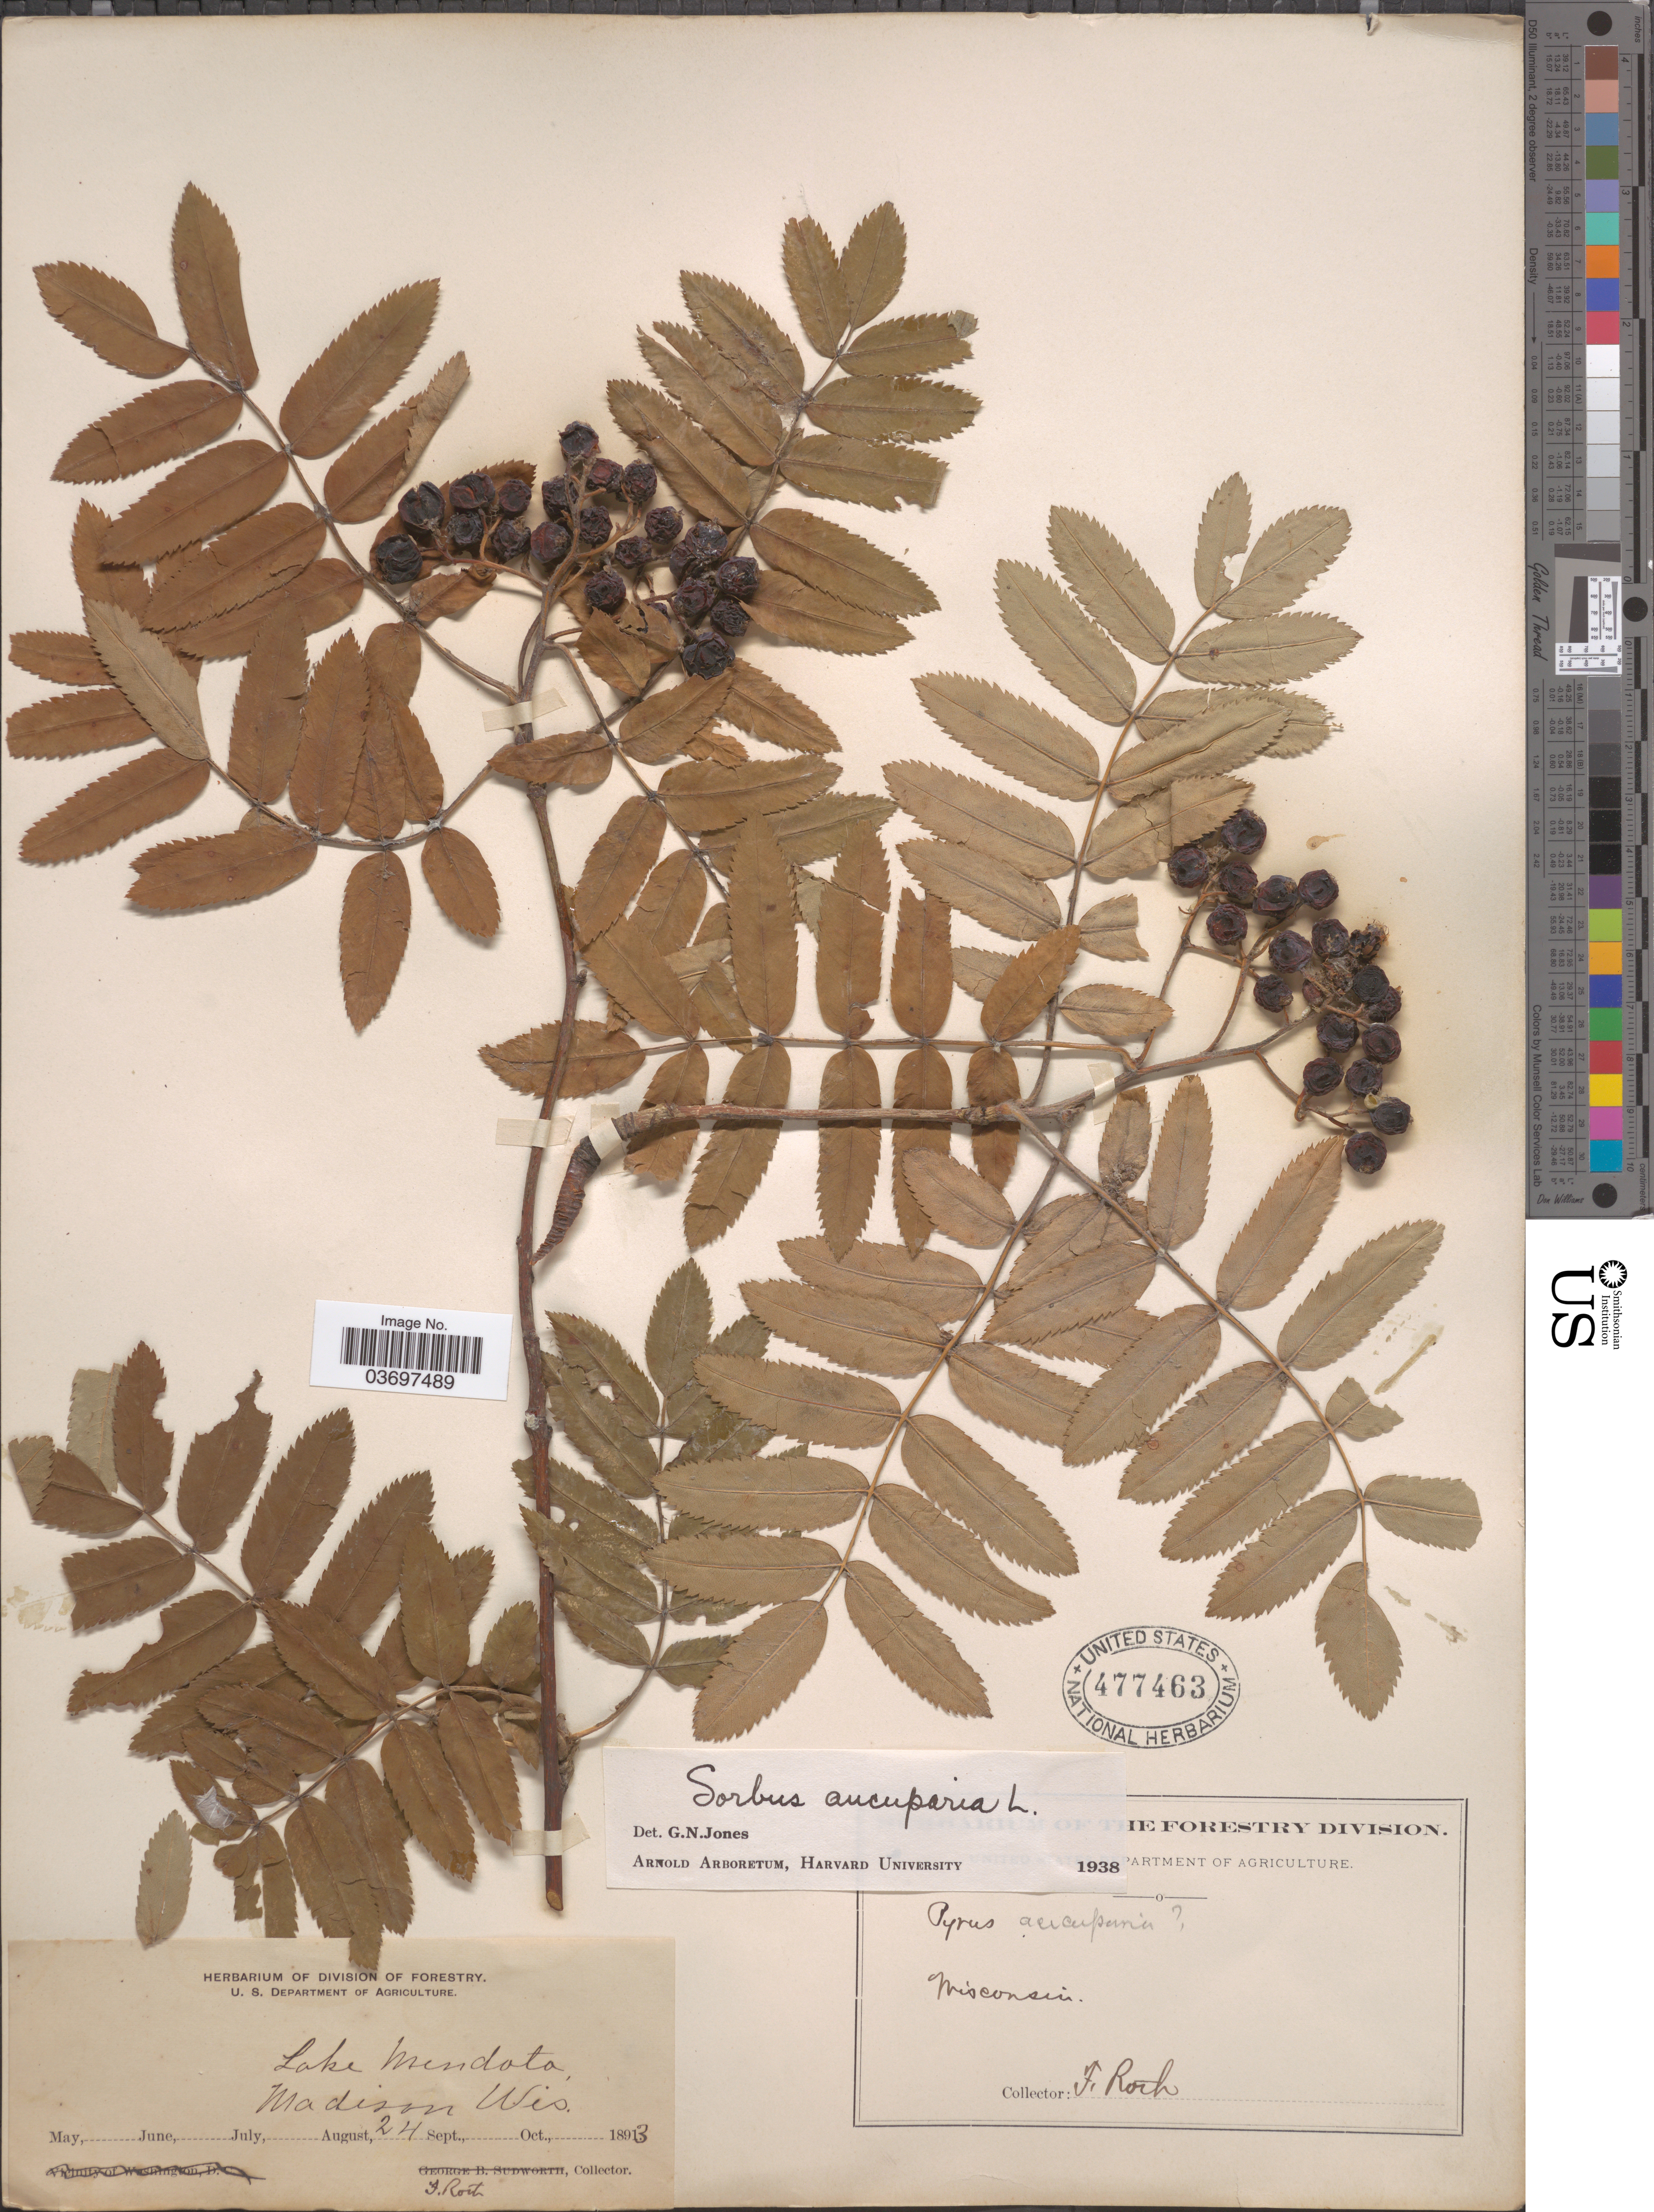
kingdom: Plantae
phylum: Tracheophyta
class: Magnoliopsida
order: Rosales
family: Rosaceae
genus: Sorbus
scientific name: Sorbus aucuparia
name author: L.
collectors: F. Roth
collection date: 1893-08-24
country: United States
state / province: Wisconsin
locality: Lake Mendota. Madison.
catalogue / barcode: US 477463